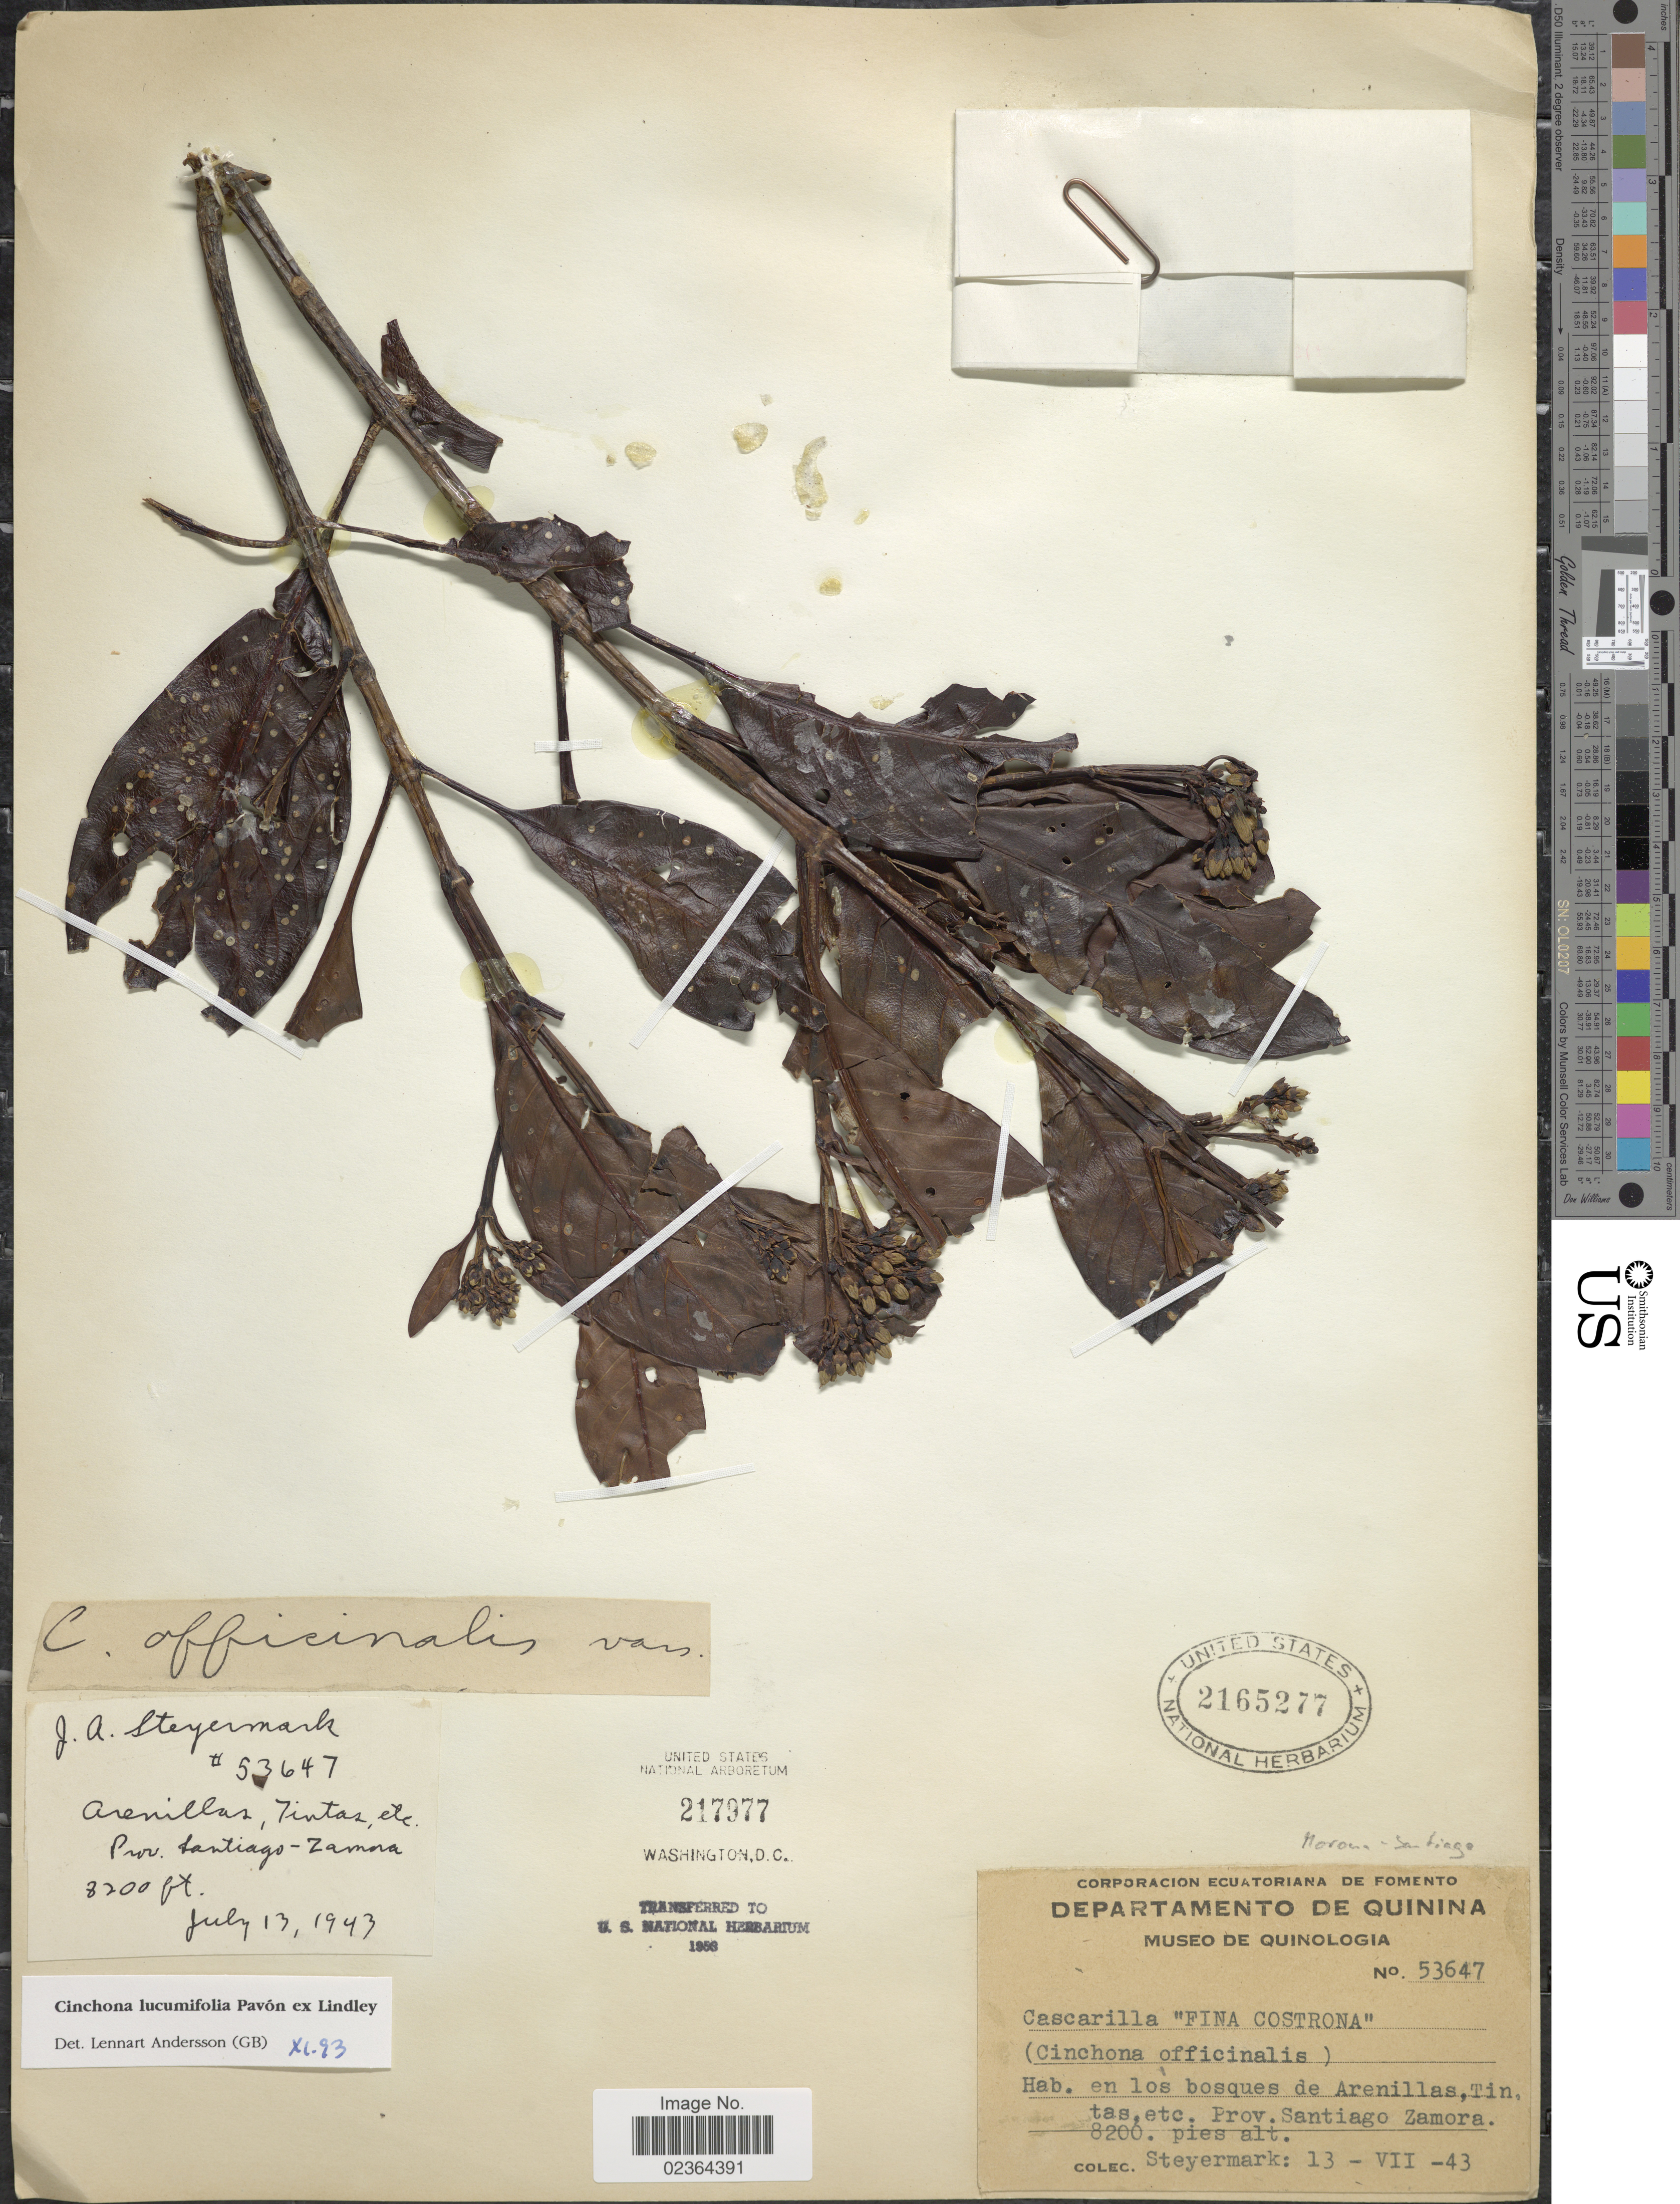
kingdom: Plantae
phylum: Tracheophyta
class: Magnoliopsida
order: Gentianales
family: Rubiaceae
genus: Cinchona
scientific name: Cinchona lucumifolia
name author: Pav. ex Lindl.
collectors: Steyermark, --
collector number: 53647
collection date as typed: Transcribed d/m/y: 13/7/43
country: Ecuador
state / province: Azuay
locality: Departamento de Quinina, en los bosques de Arenillas, Tintas etc. Prov. Santiago Zamora.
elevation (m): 2499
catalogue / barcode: US 2165277